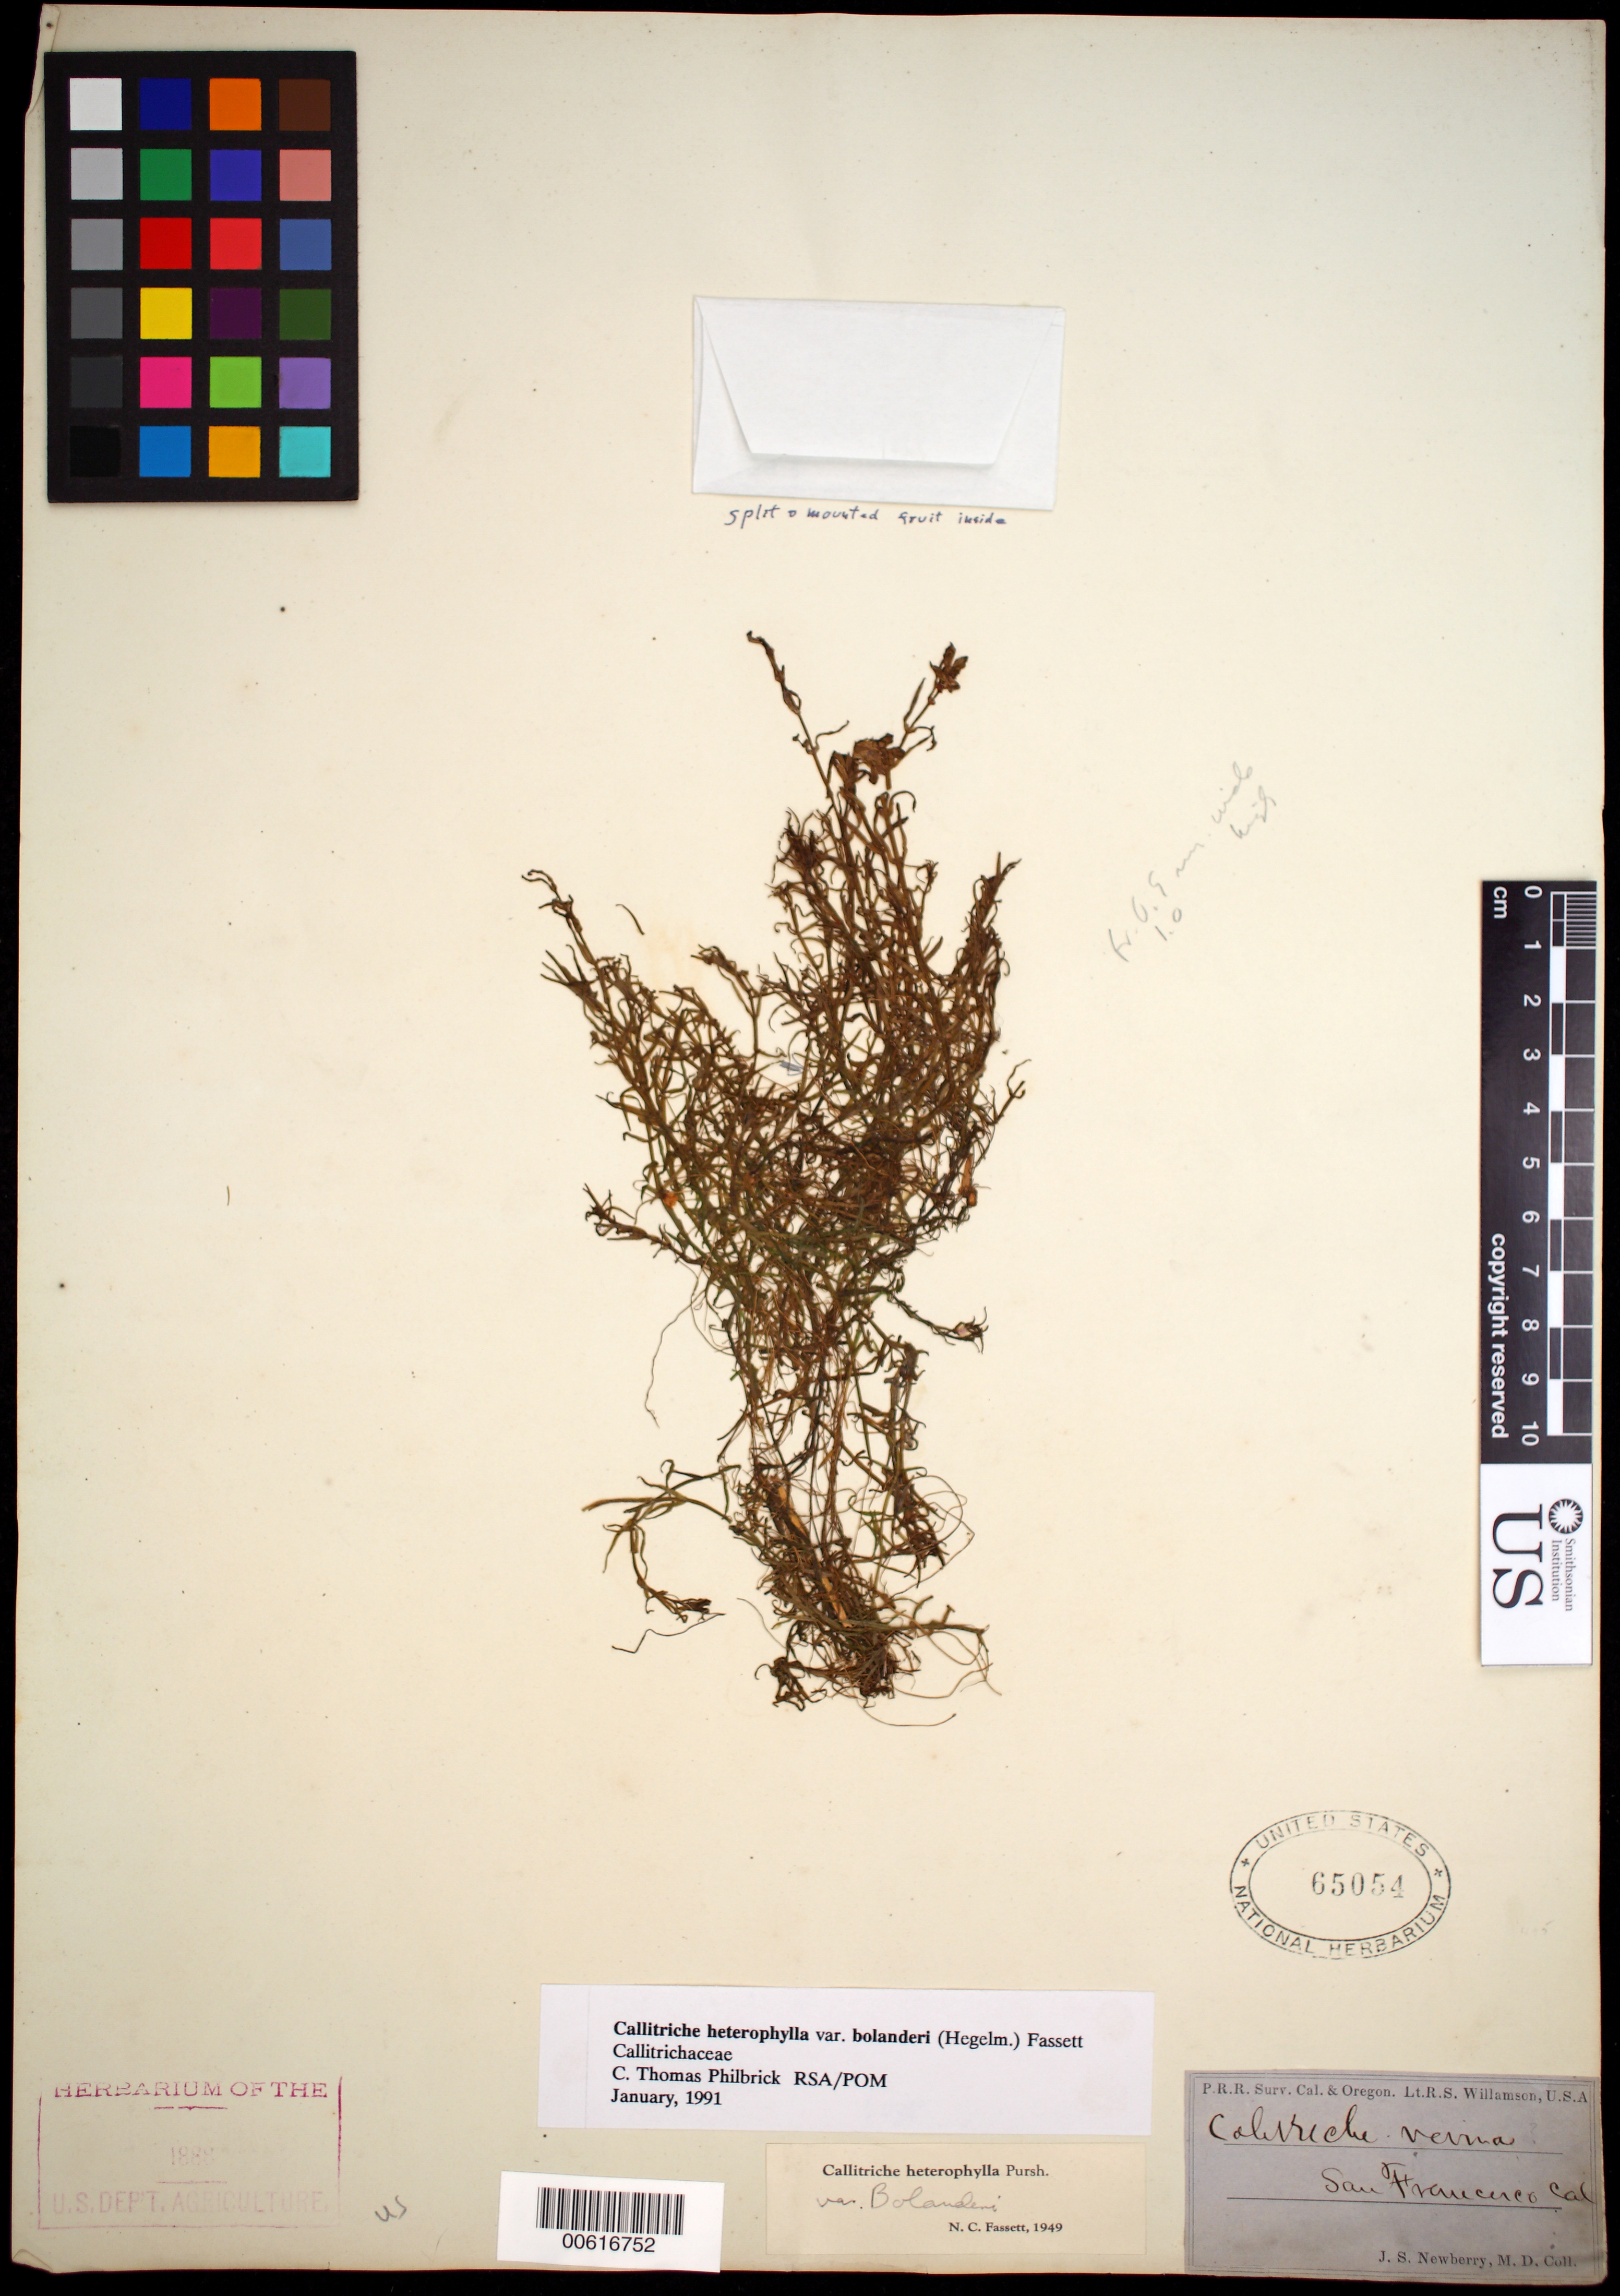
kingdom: Plantae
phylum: Tracheophyta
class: Magnoliopsida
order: Lamiales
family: Plantaginaceae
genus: Callitriche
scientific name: Callitriche heterophylla var. bolanderi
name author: (Hegelm.) Fassett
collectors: J. S. Newberry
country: United States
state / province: California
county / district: San Francisco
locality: San Francisco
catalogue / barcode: US 65054